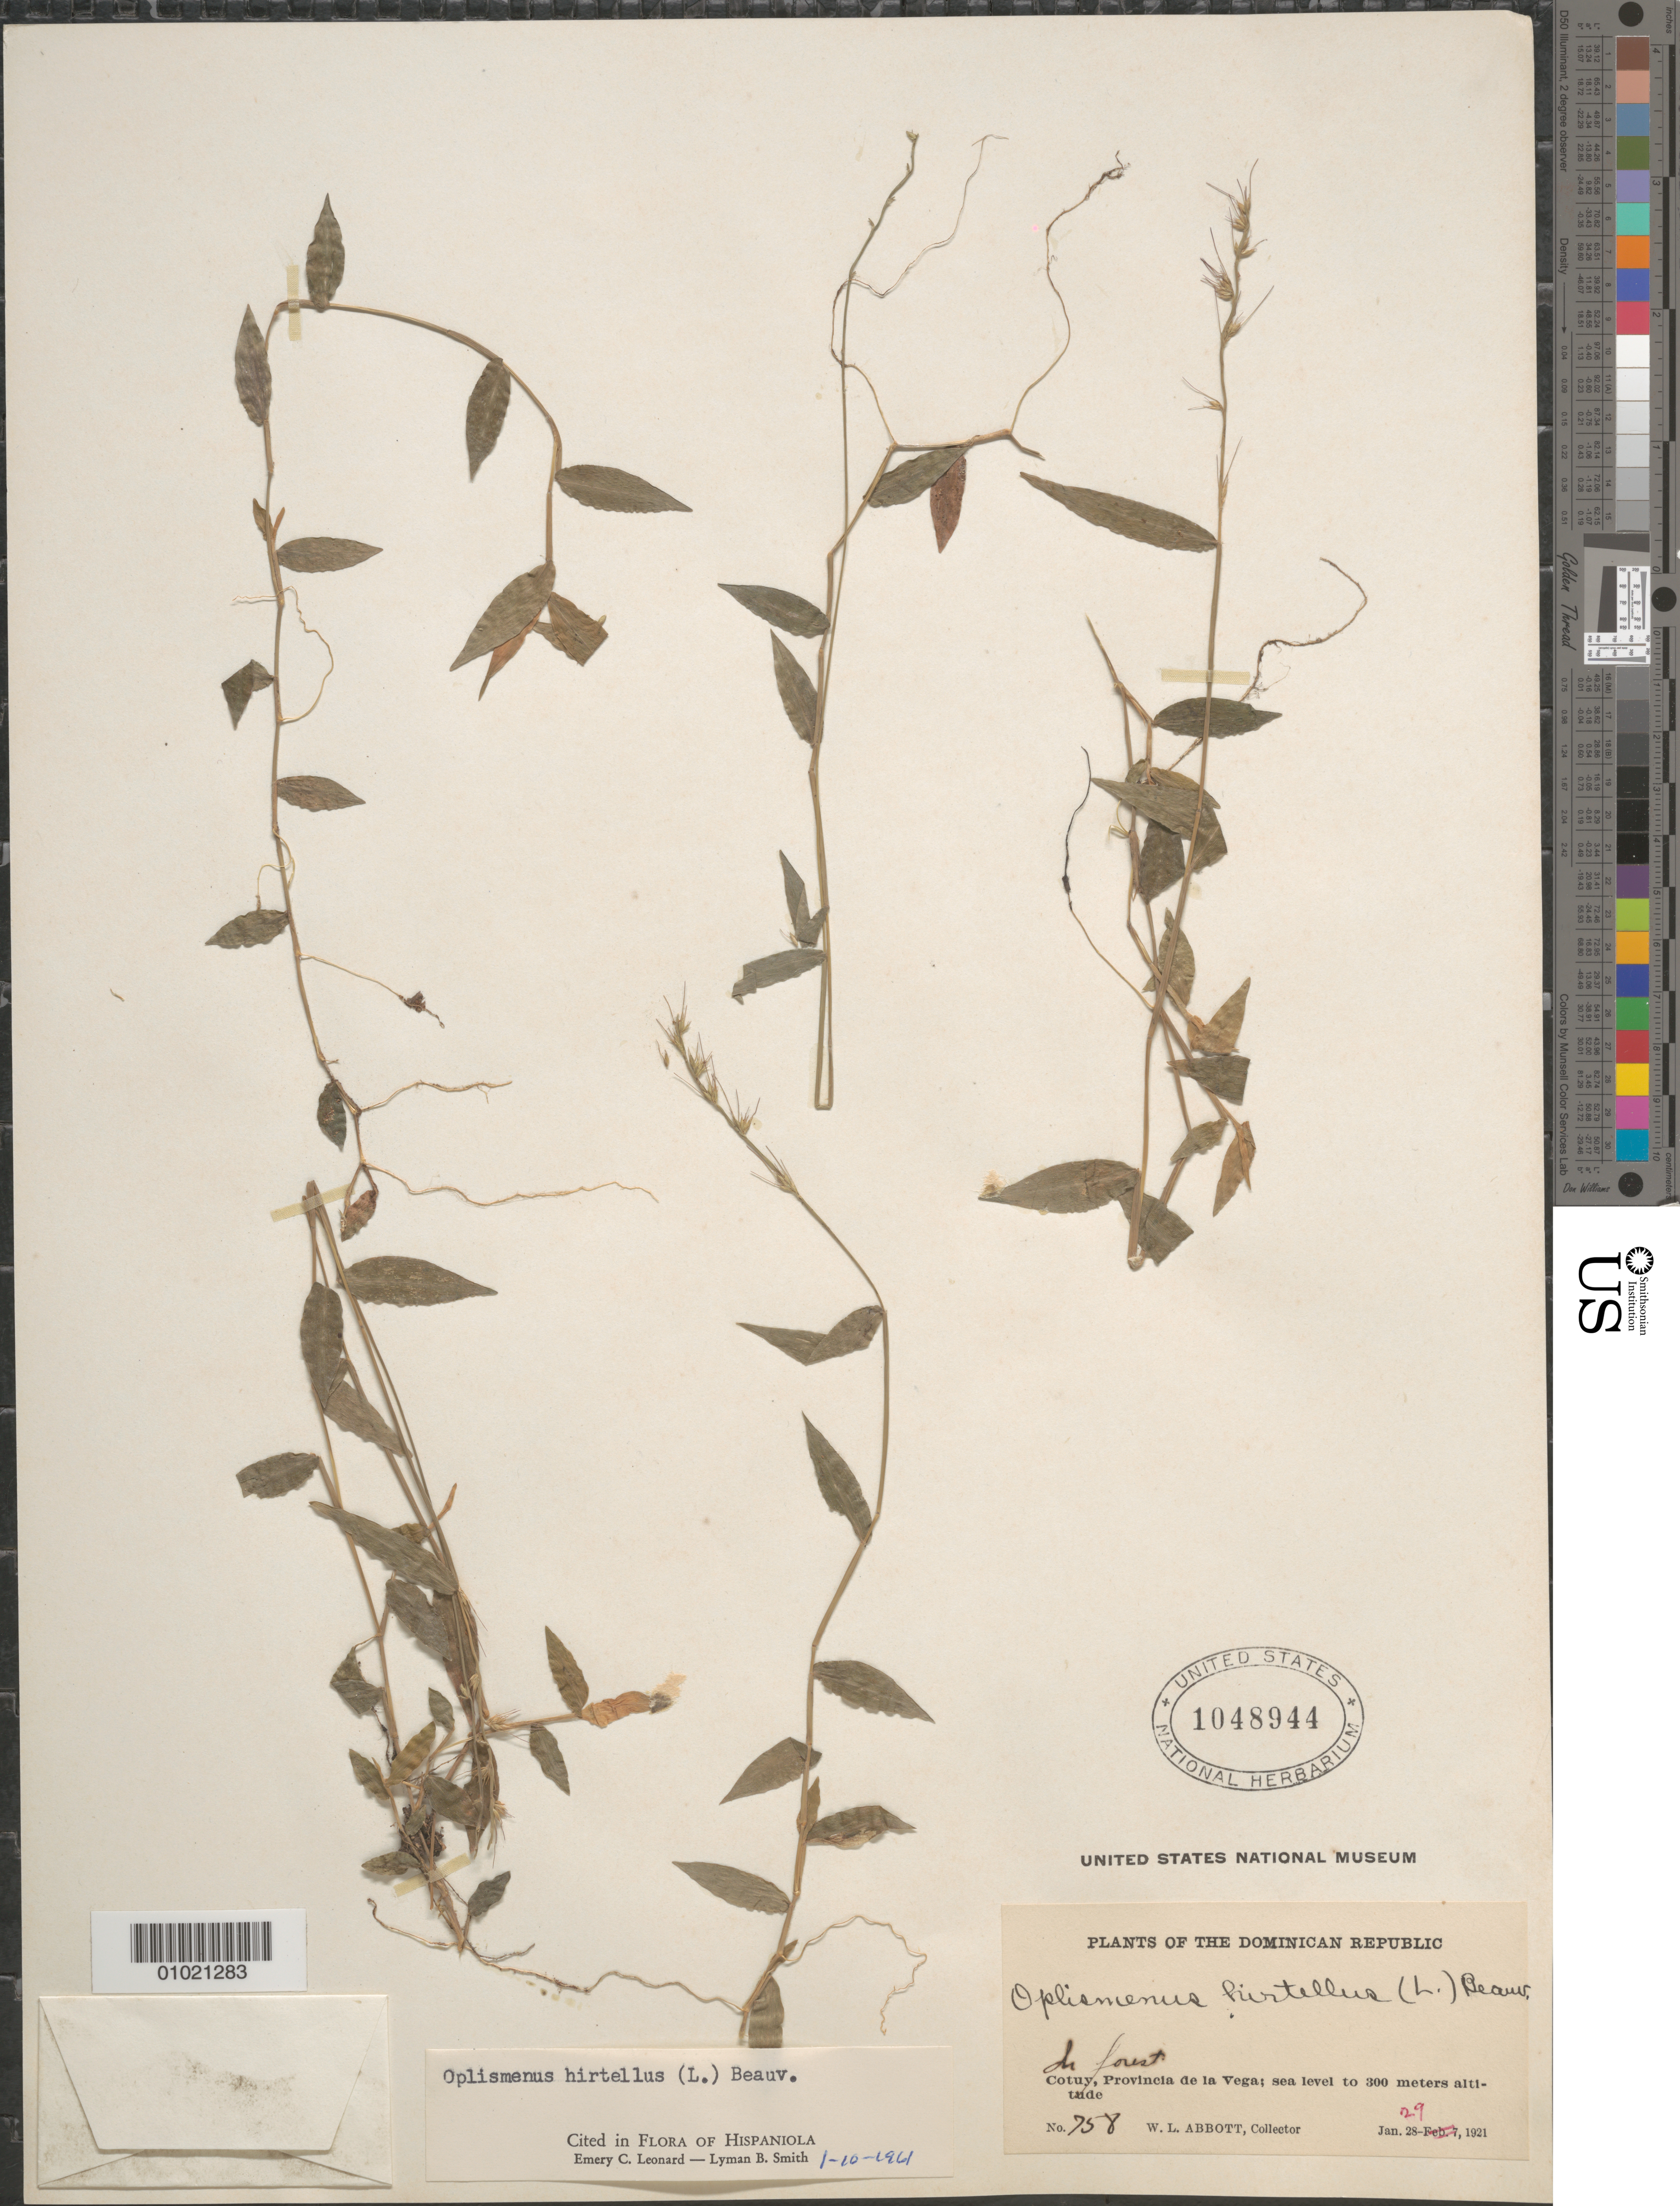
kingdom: Plantae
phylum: Tracheophyta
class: Liliopsida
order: Poales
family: Poaceae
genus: Oplismenus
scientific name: Oplismenus hirtellus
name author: (L.) P. Beauv.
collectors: W. L. Abbott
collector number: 758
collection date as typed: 29 Jan 1921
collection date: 1921-01-29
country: Dominican Republic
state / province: La Vega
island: Hispaniola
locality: Cotuy, in forest.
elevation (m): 0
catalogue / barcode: US 1048944